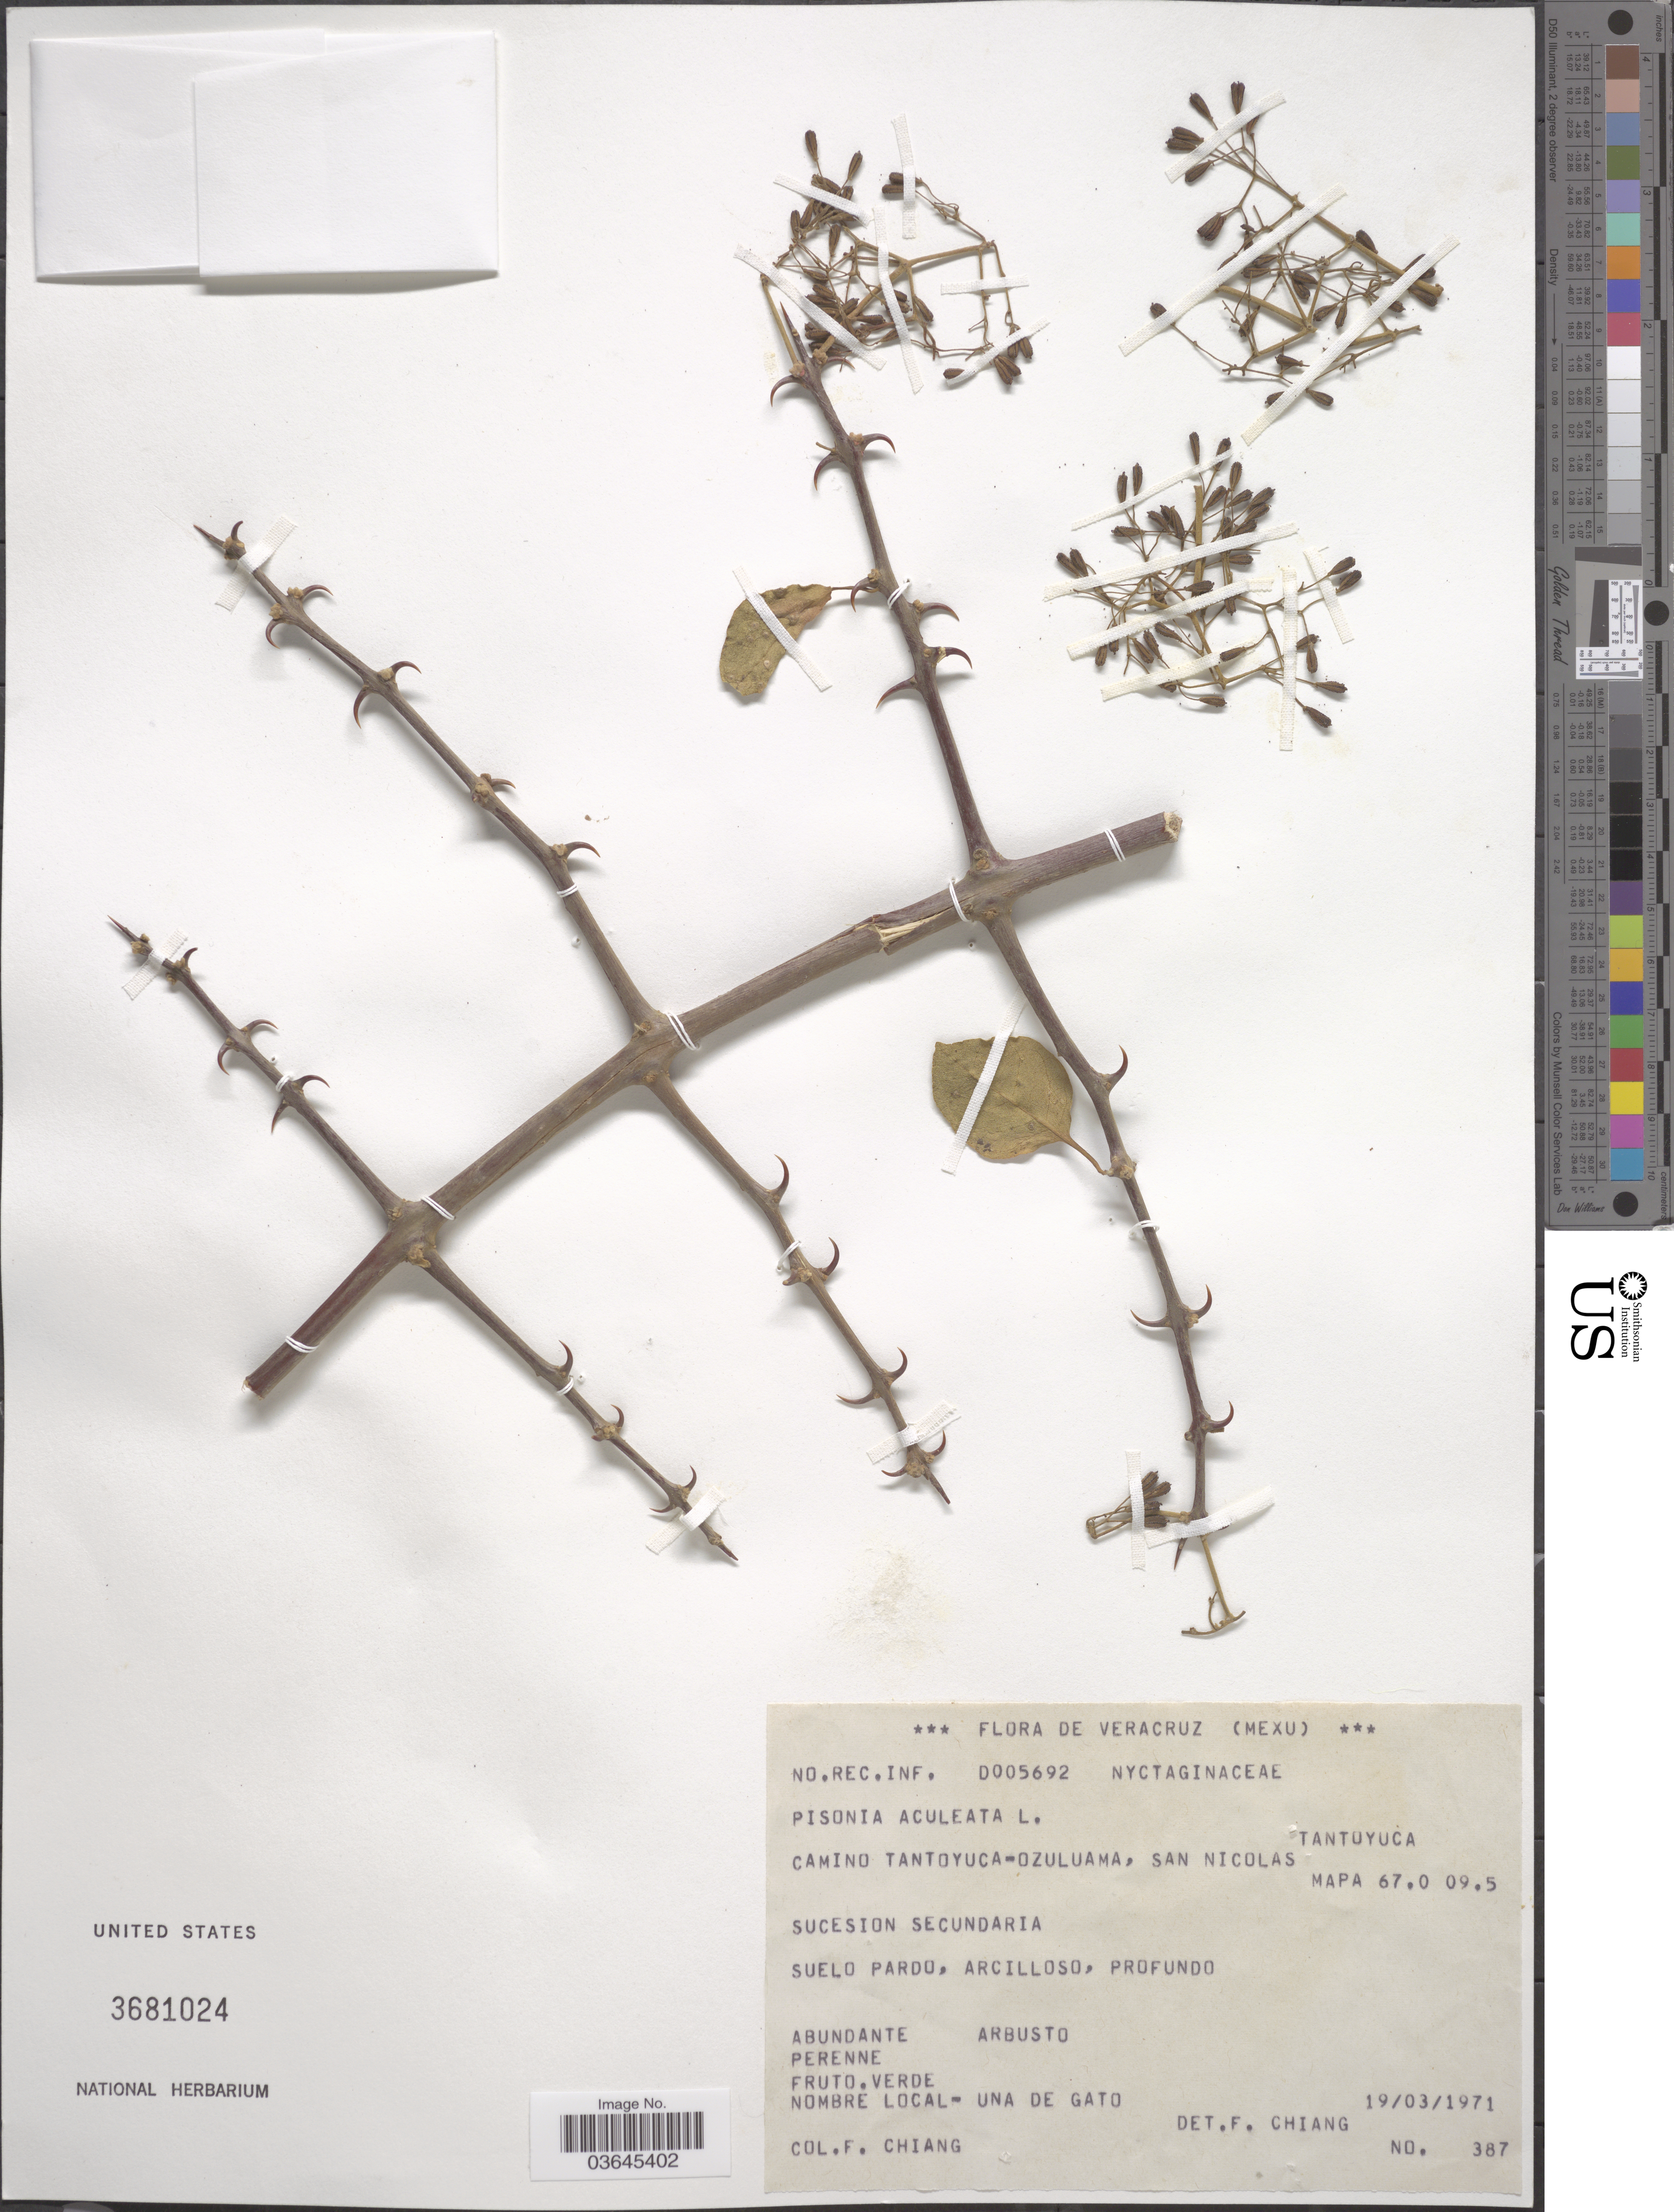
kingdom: Plantae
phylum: Tracheophyta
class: Magnoliopsida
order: Caryophyllales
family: Nyctaginaceae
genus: Pisonia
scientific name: Pisonia aculeata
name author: L.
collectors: F. Chiang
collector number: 387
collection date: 1971-03-19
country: Mexico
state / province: Veracruz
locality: Veracruz. Camino Tantoyuca-Ozuluama, San Nicolas Tantoyuca. Mapa 67.0 09.5.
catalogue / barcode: US 3681024